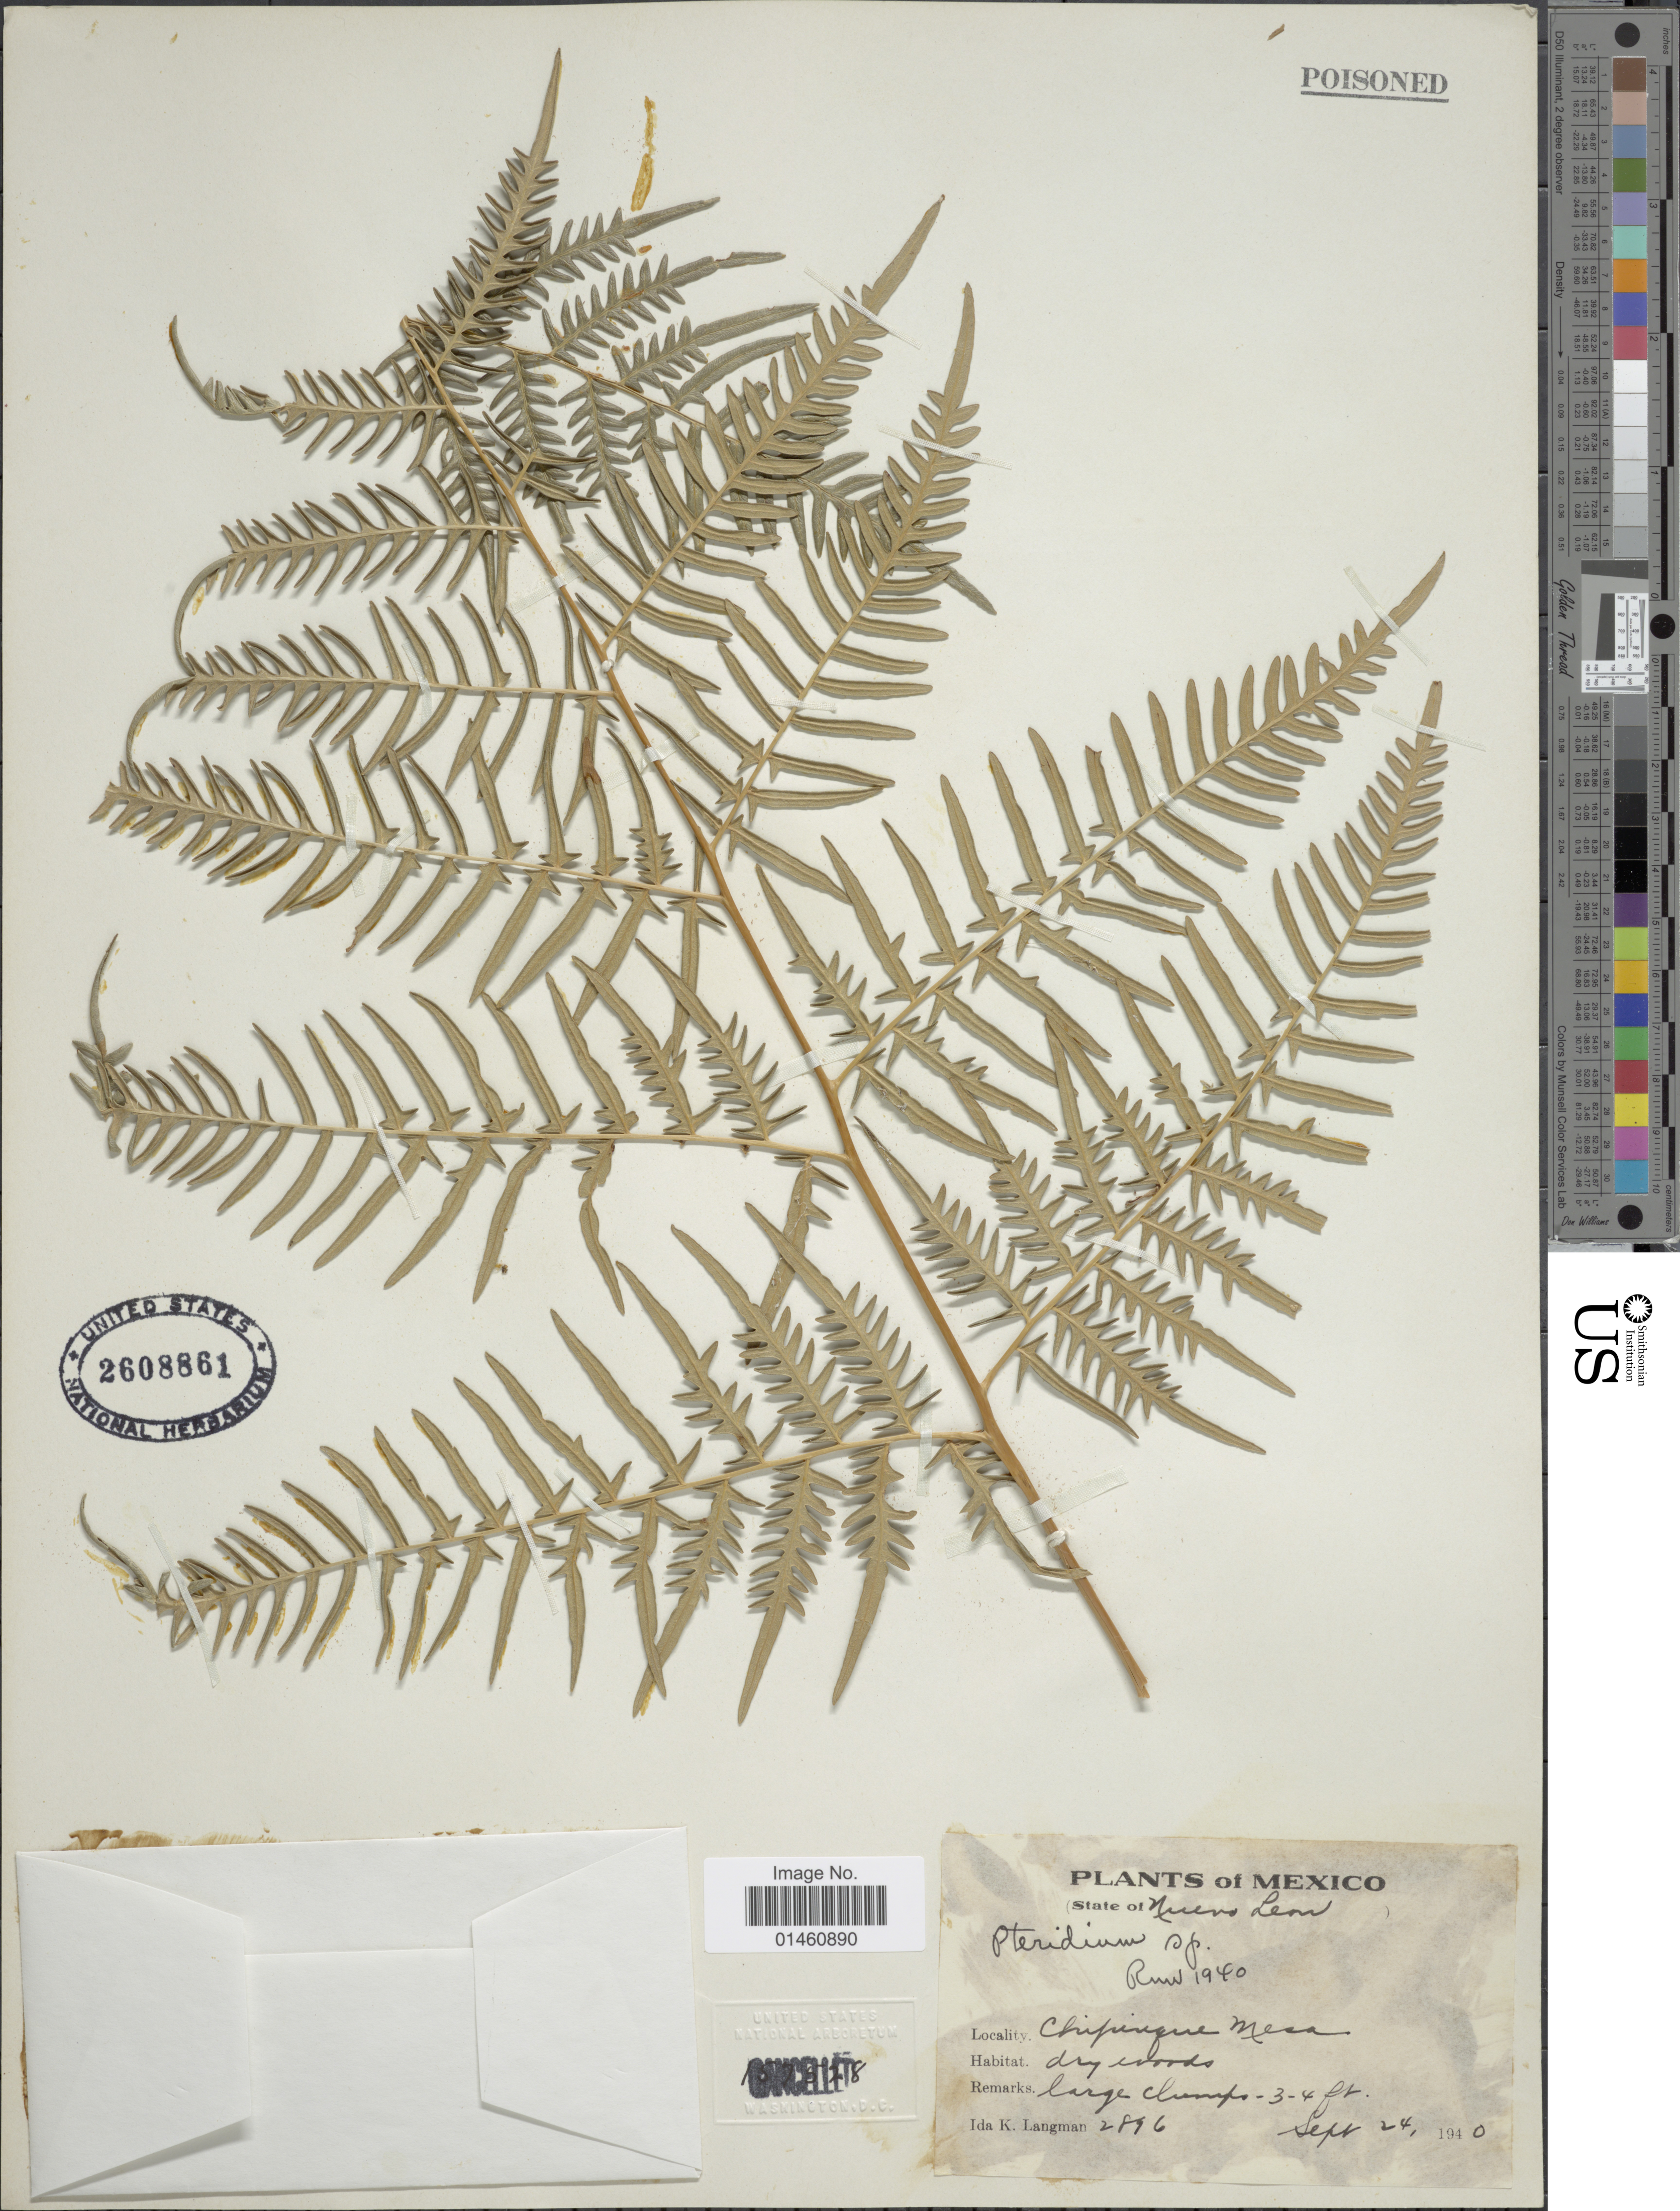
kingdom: Plantae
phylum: Tracheophyta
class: Polypodiopsida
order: Polypodiales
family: Dennstaedtiaceae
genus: Pteridium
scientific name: Pteridium caudatum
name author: (L.) Maxon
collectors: I. K. Langman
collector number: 2896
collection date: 1940-09-24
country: Mexico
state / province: Nuevo León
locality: Chipinque Mesa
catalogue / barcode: US 2608861